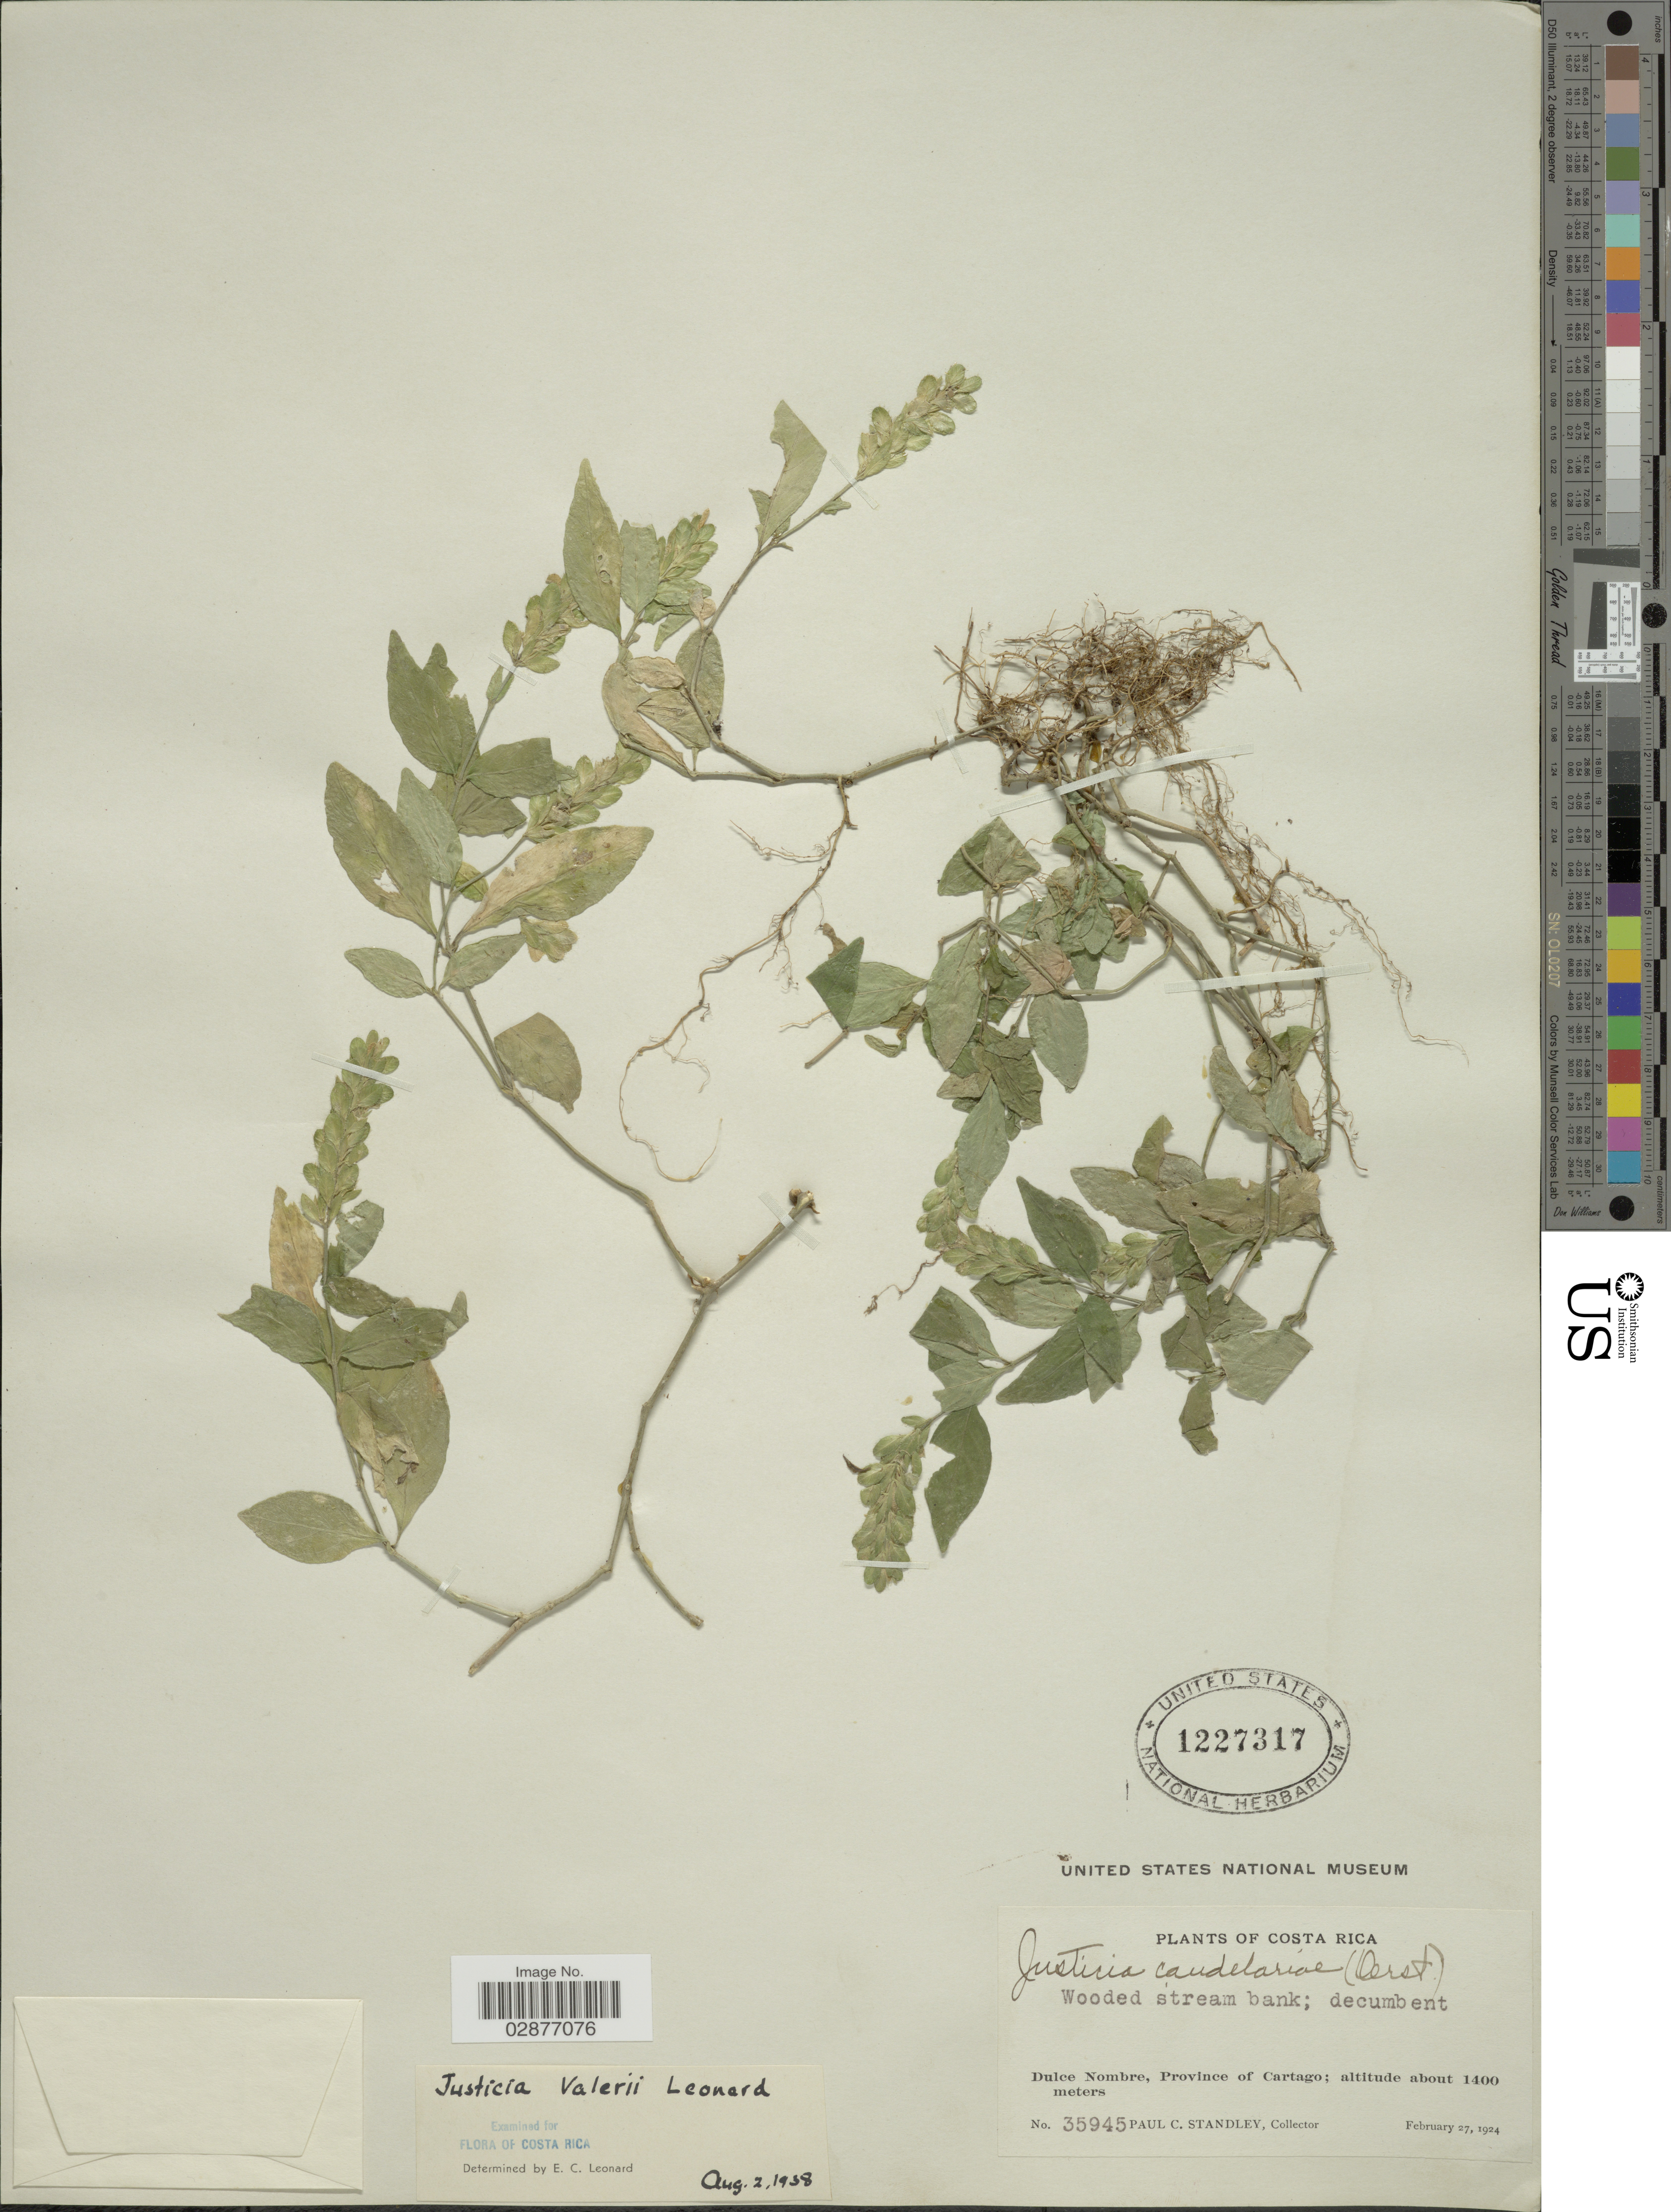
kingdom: Plantae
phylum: Tracheophyta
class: Magnoliopsida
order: Lamiales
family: Acanthaceae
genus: Justicia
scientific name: Justicia valerioi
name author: Leonard in Standl.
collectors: P. C. Standley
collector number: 35945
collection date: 1924-02-27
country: Costa Rica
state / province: Cartago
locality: Dulce Nombre.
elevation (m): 1400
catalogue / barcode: US 1227317